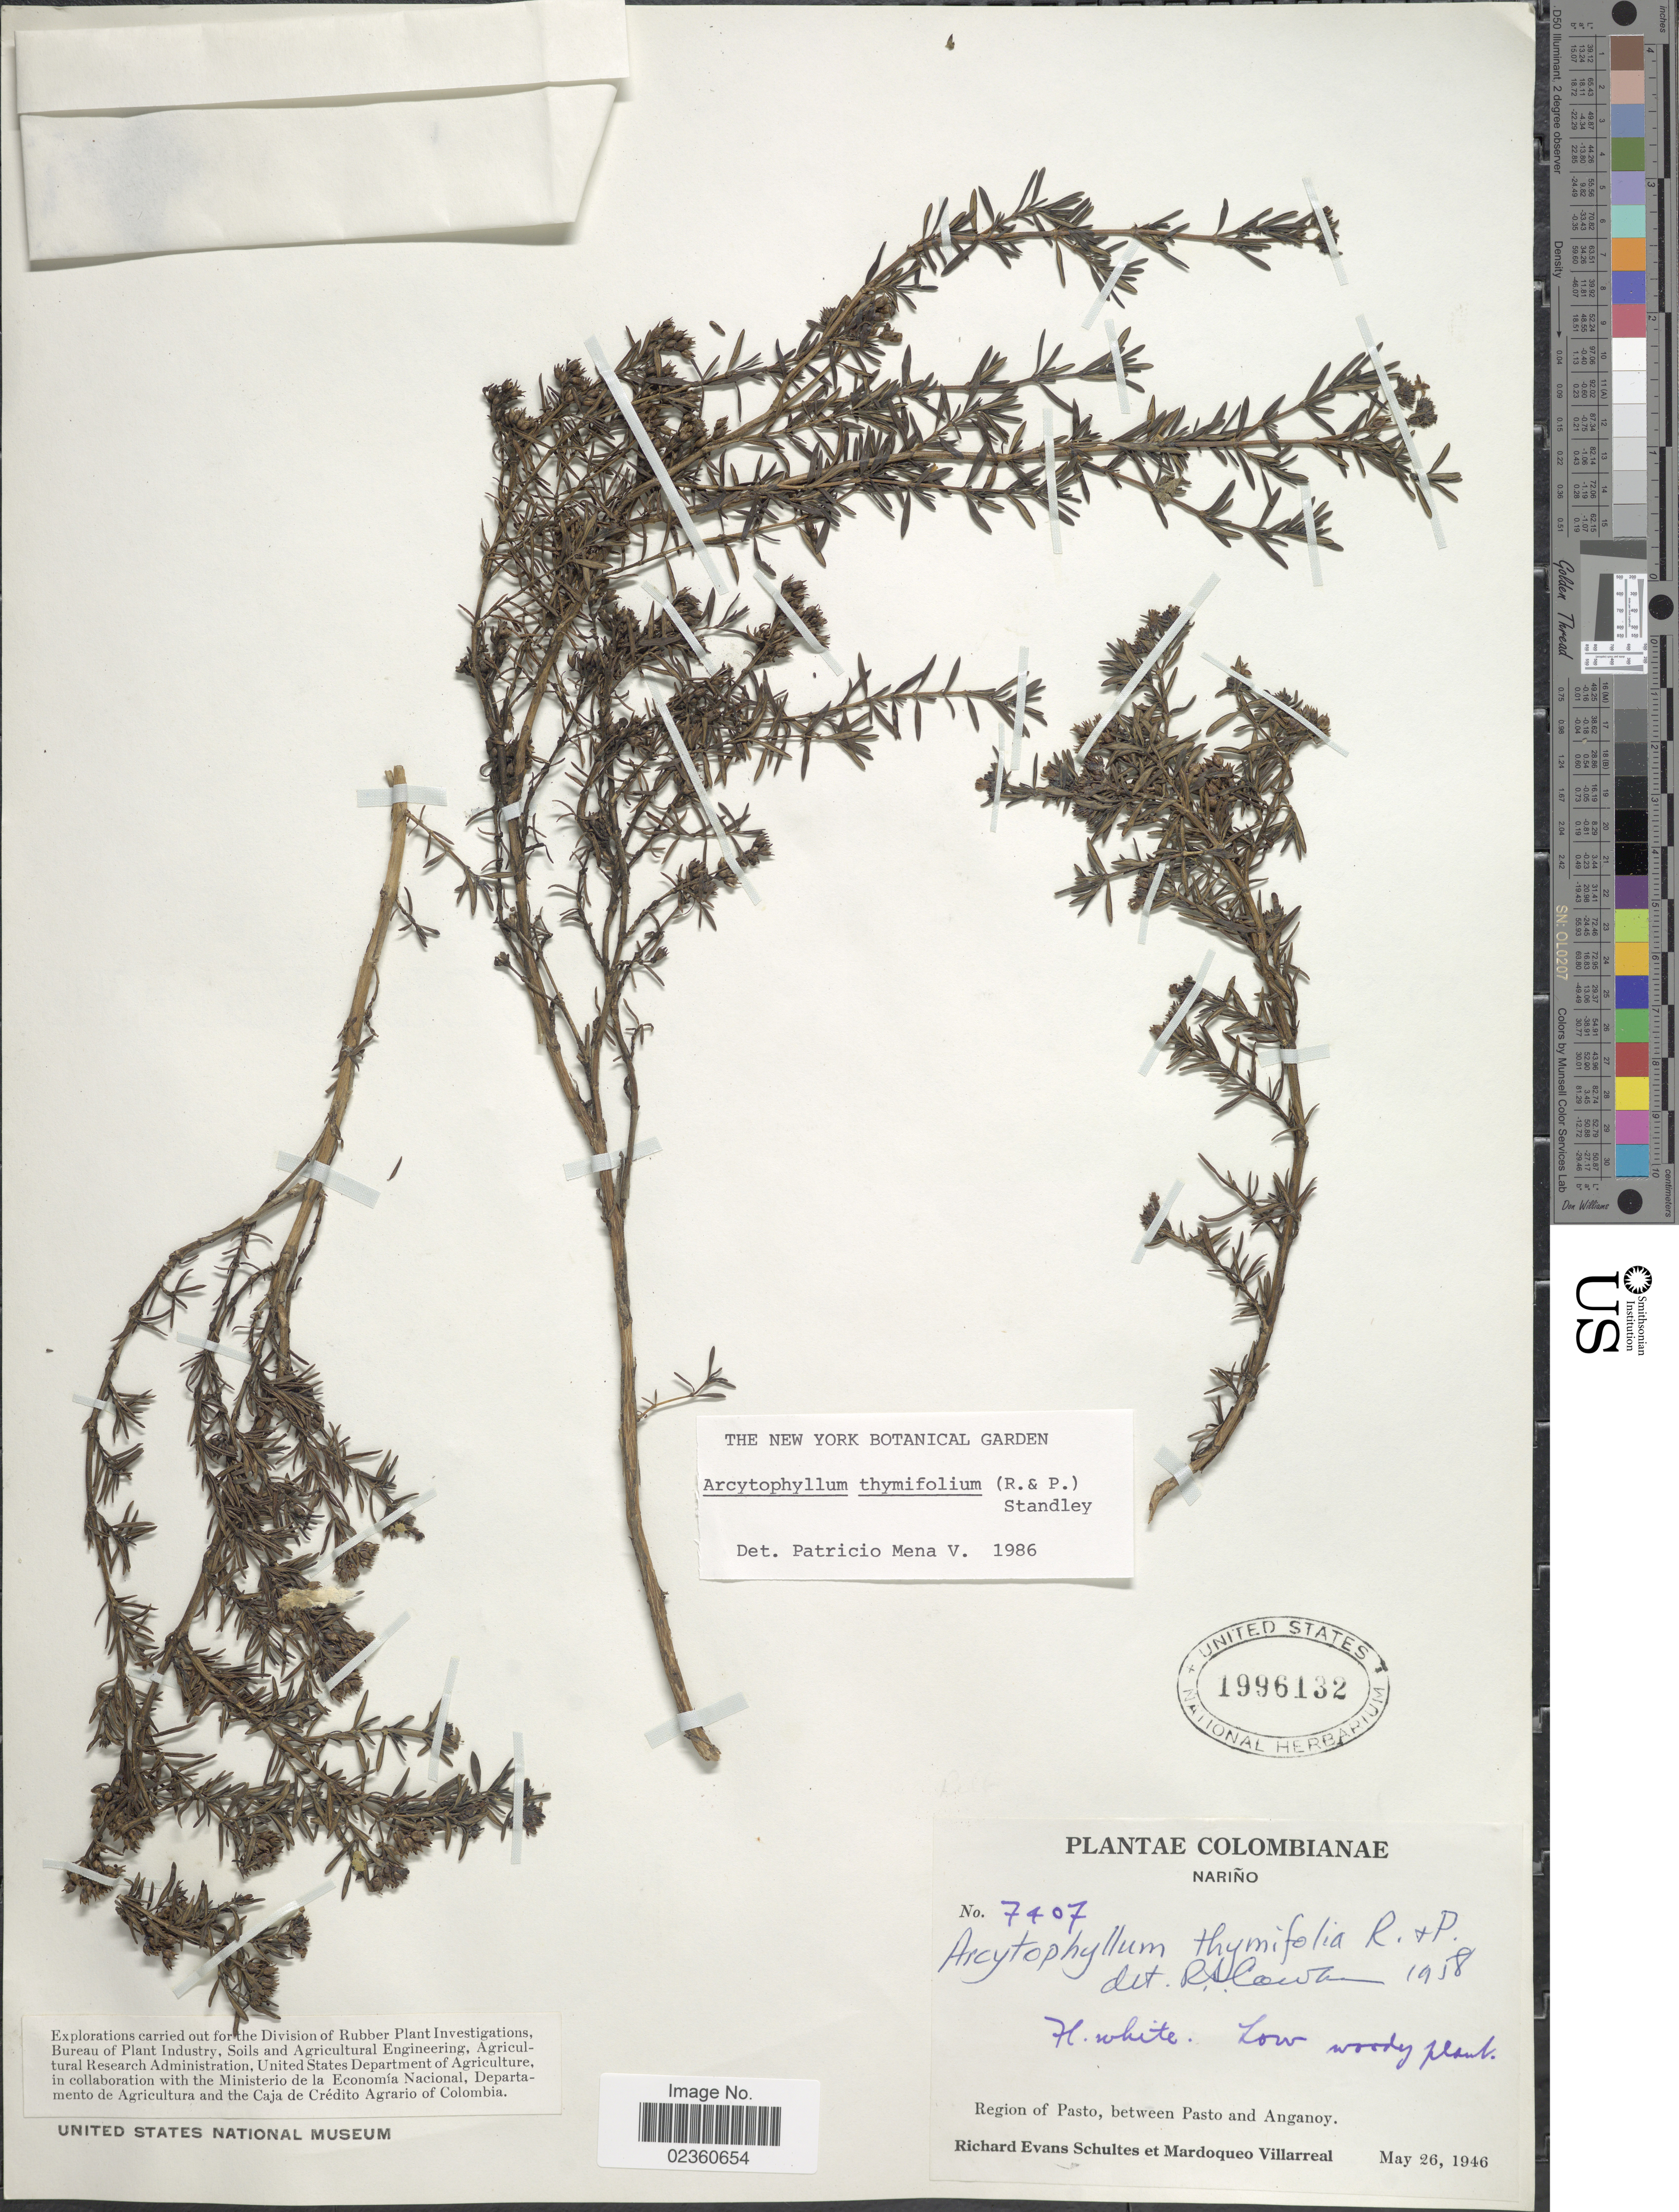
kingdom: Plantae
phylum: Tracheophyta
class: Magnoliopsida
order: Gentianales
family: Rubiaceae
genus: Arcytophyllum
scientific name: Arcytophyllum thymifolium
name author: (Ruiz & Pav.) Standl.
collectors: R. E. Schultes & M. Villarreal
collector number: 7407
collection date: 1946-05-26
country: Colombia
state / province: Nariño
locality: Region of Pasto, between Pasto and Anganoy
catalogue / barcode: US 1996132